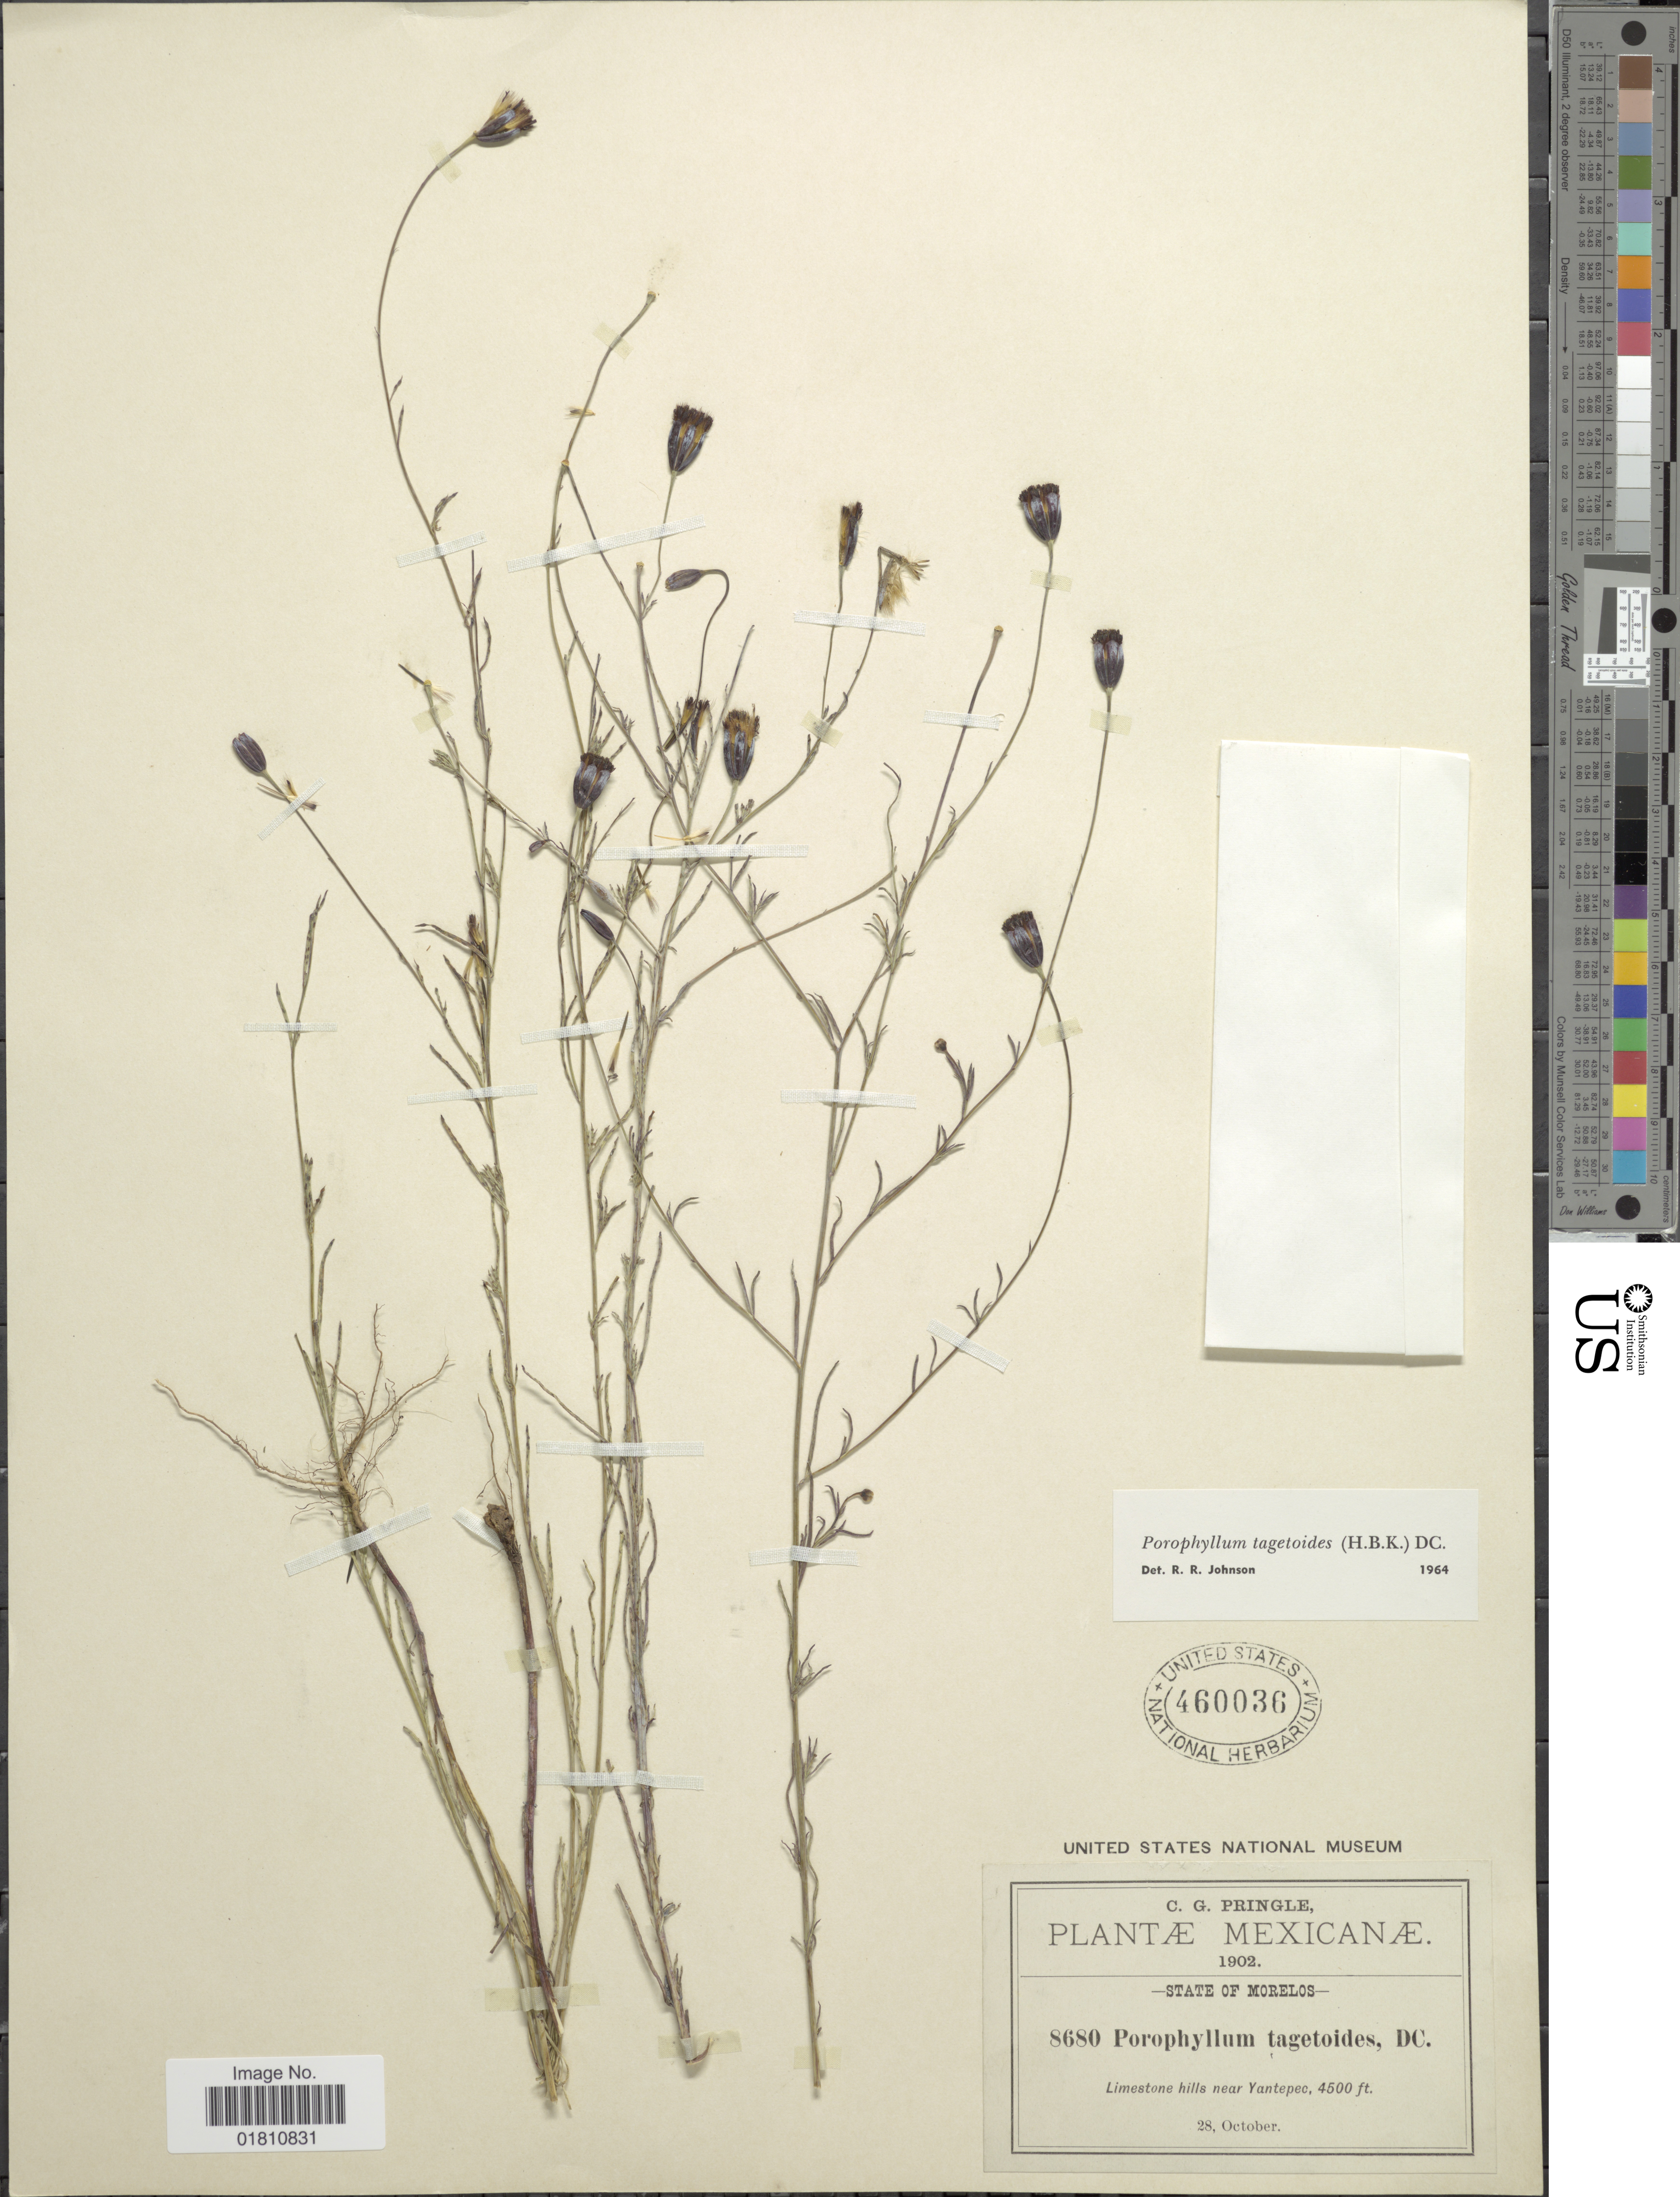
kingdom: Plantae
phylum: Tracheophyta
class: Magnoliopsida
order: Asterales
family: Asteraceae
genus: Porophyllum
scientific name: Porophyllum tagetoides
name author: (Kunth) DC.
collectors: C. G. Pringle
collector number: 8680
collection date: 1902-10-28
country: Mexico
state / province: Morelos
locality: Limestone hills near Yantepec.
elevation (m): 1372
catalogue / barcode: US 460036